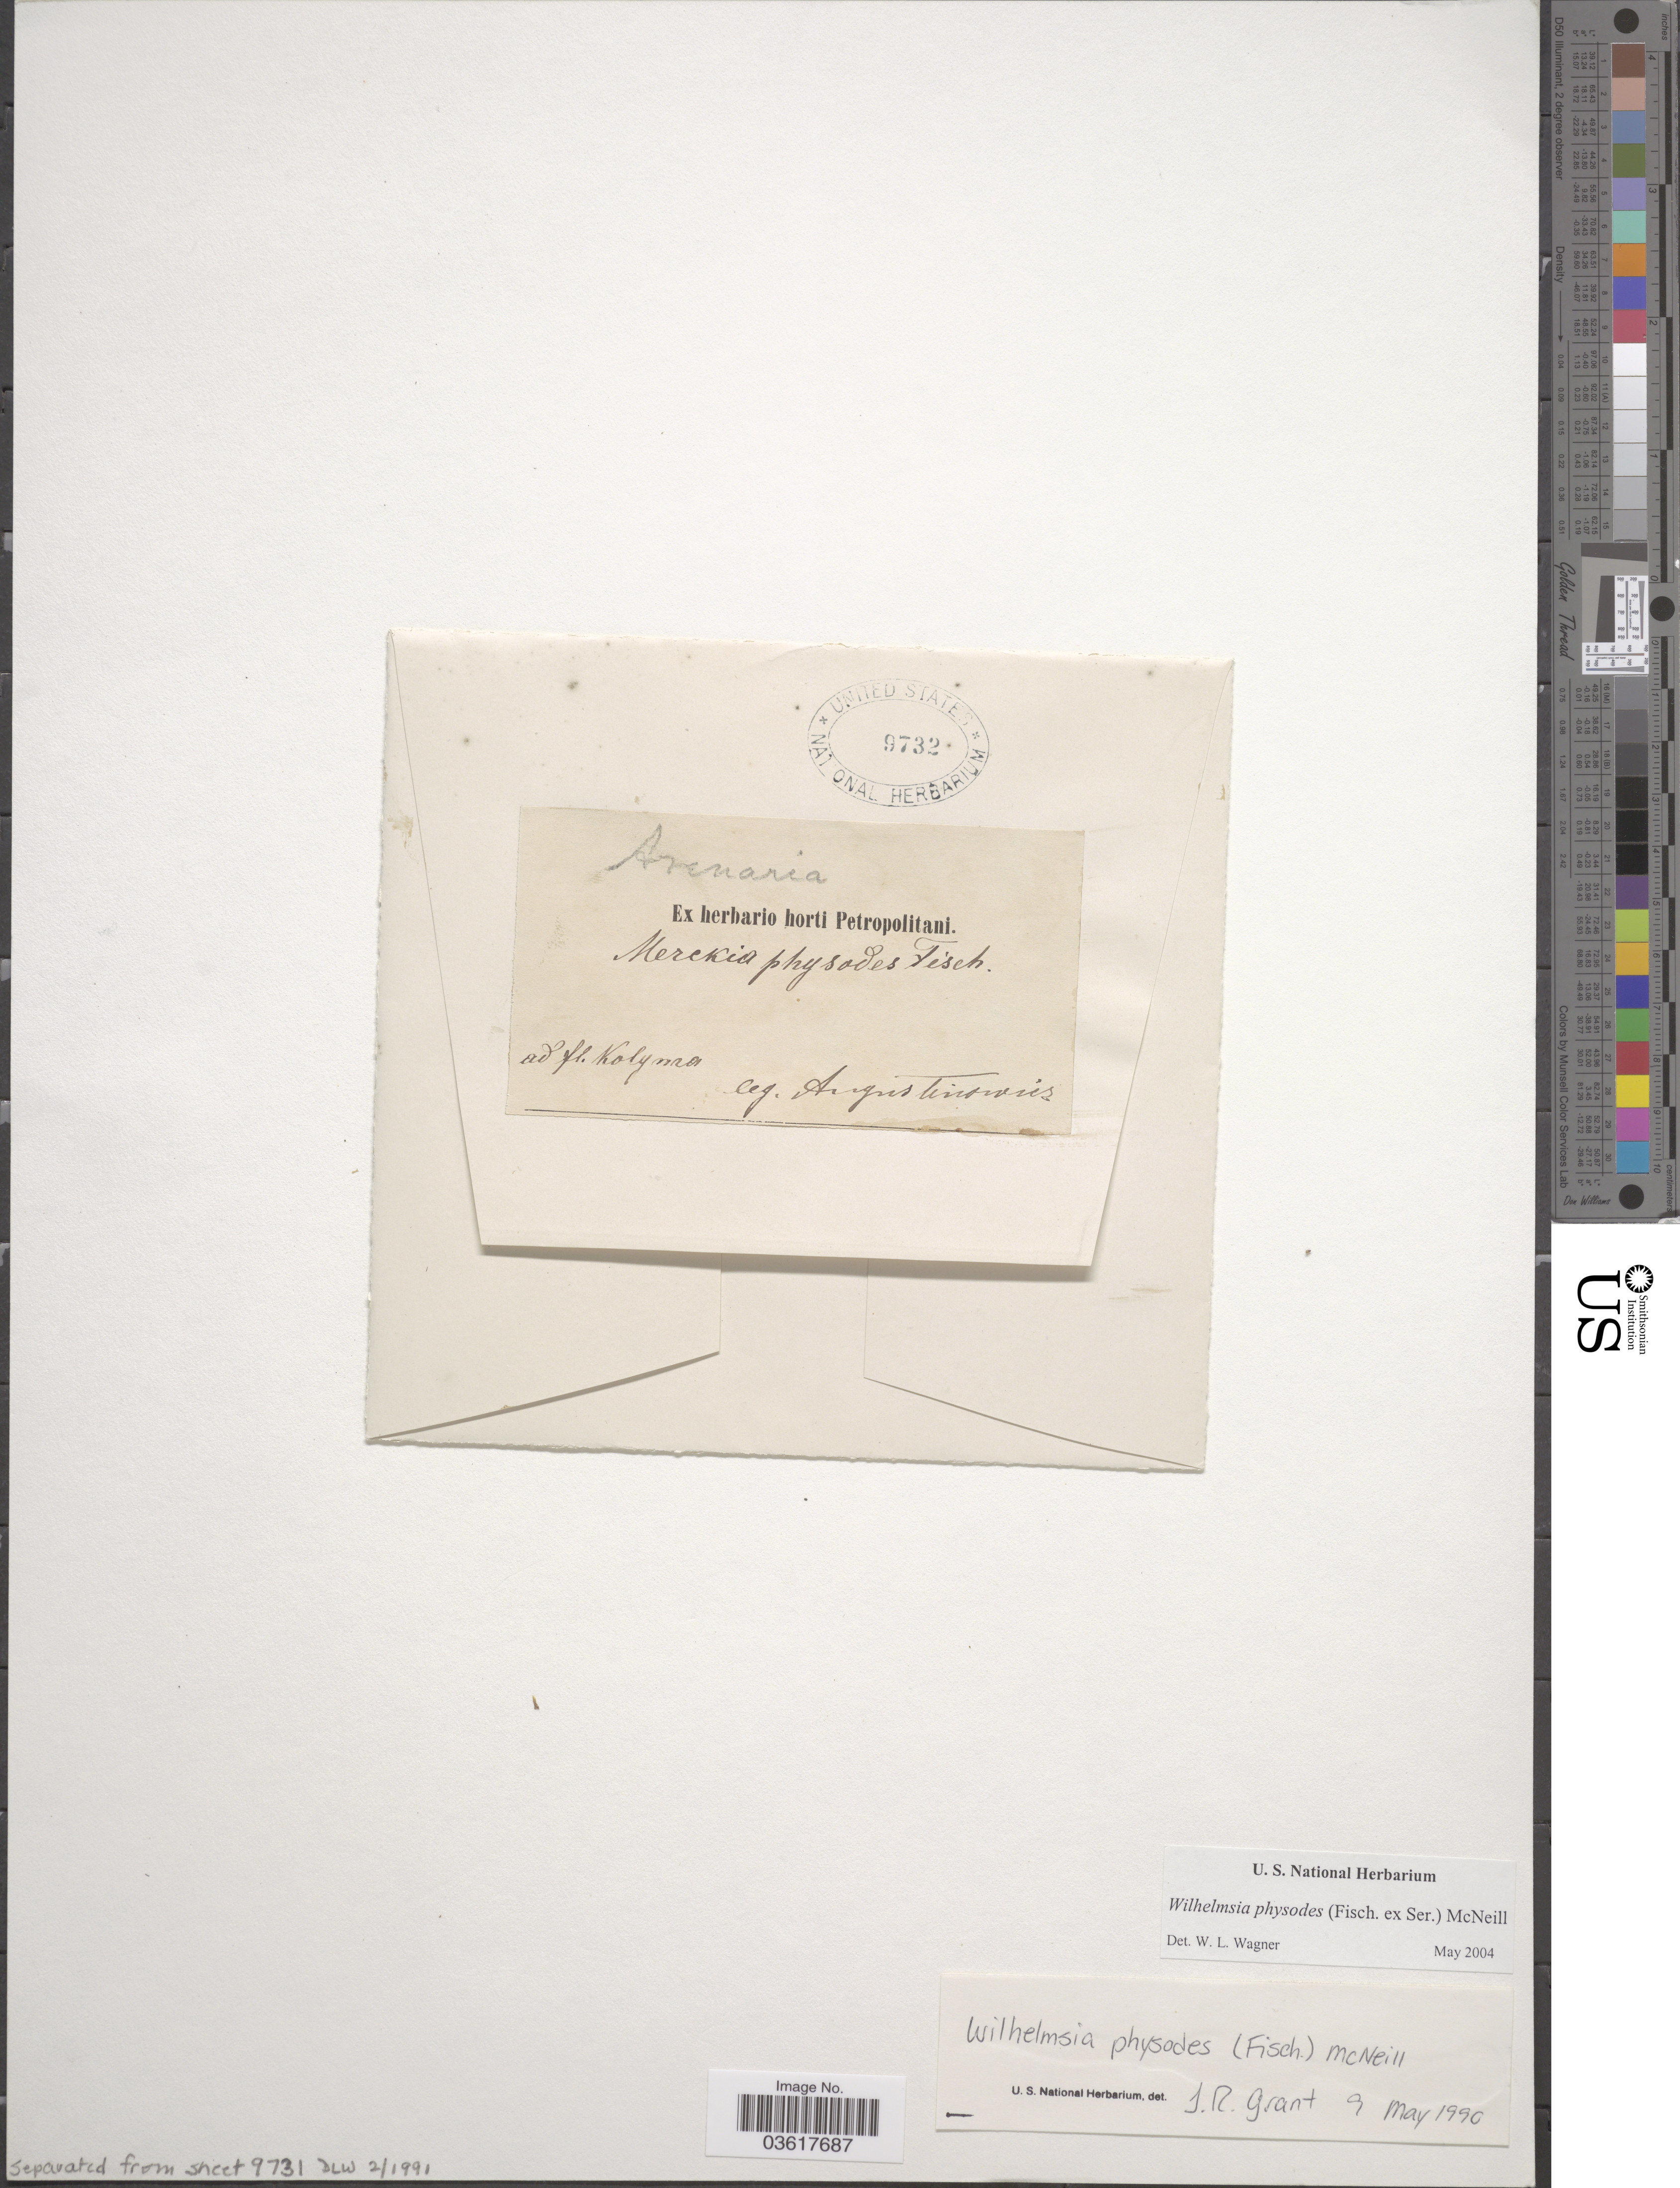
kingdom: Plantae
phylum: Tracheophyta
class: Magnoliopsida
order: Caryophyllales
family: Caryophyllaceae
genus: Wilhelmsia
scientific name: Wilhelmsia sp.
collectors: -. Angustinowicz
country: Russian Federation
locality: Ad fl. Kolyma.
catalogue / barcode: US 9732